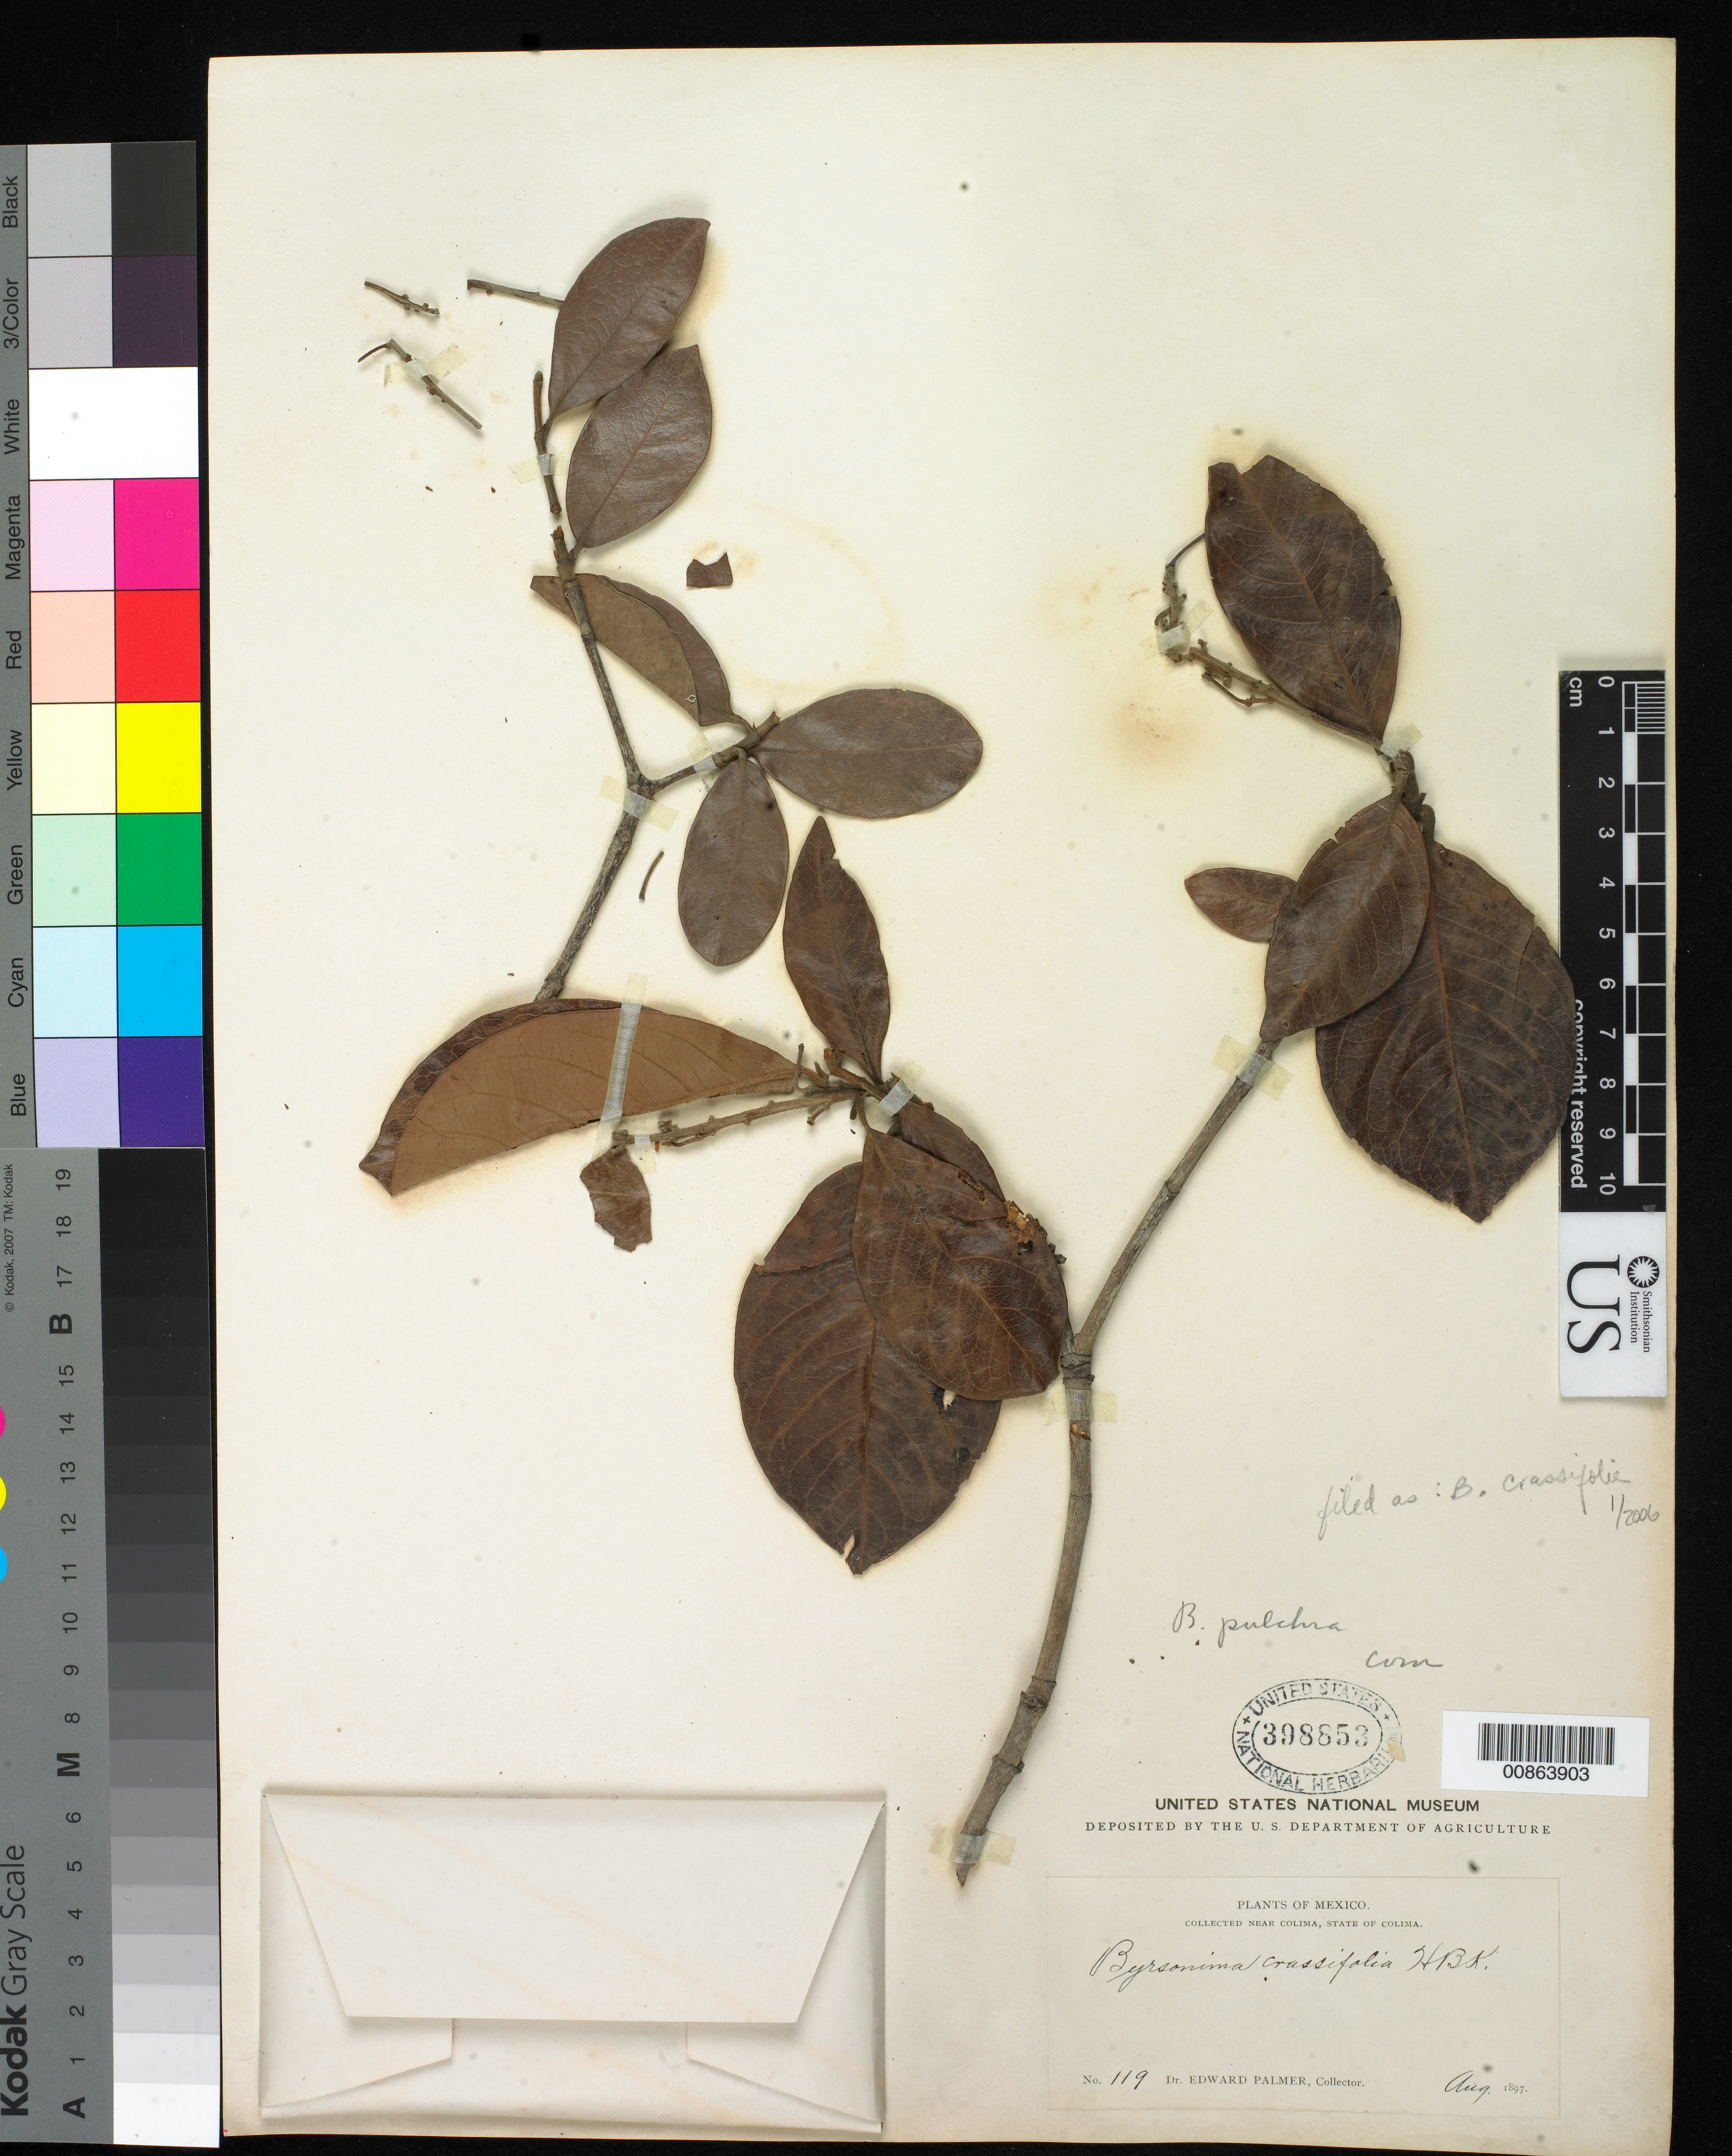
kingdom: Plantae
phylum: Tracheophyta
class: Magnoliopsida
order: Malpighiales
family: Malpighiaceae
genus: Byrsonima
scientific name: Byrsonima crassifolia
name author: (L.) Kunth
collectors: E. Palmer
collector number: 119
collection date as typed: Aug 1897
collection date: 1897-08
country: Mexico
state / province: Colima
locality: Near Colima, Colima.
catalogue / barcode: US 398853